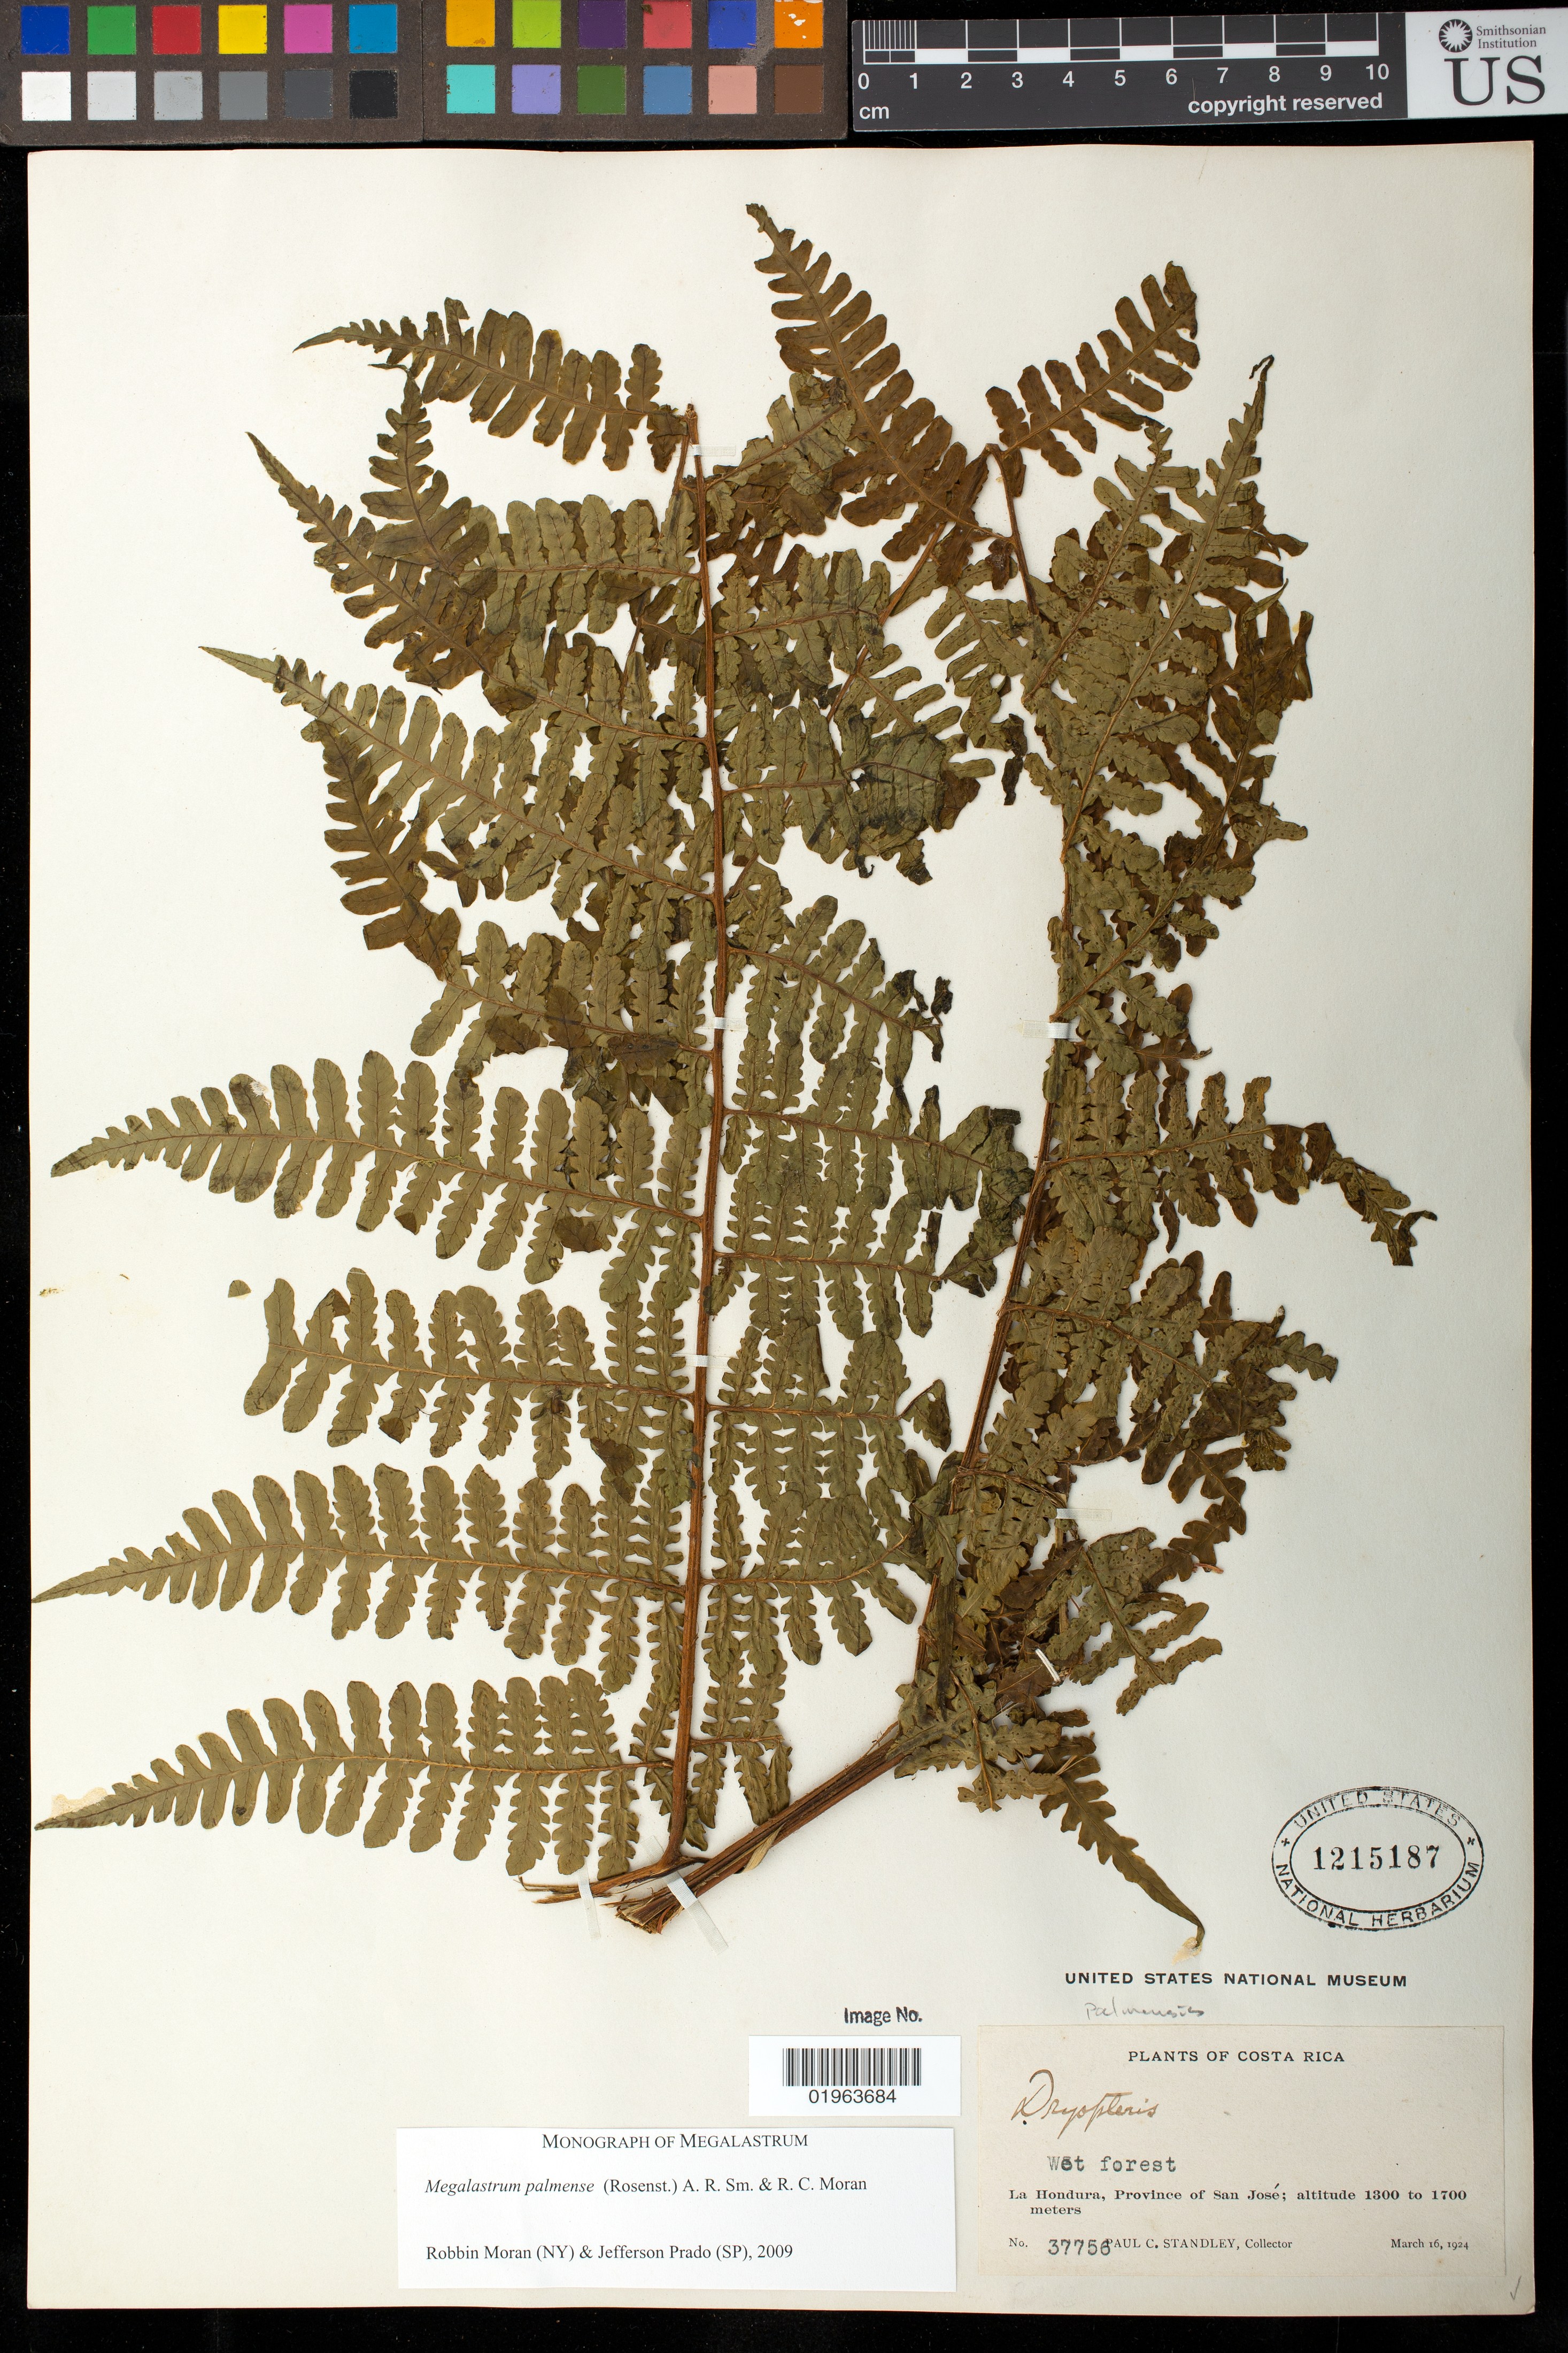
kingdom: Plantae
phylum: Tracheophyta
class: Polypodiopsida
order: Polypodiales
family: Dryopteridaceae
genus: Megalastrum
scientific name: Megalastrum palmense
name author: (Rosenst.) A.R. Sm. & R.C. Moran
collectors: P. C. Standley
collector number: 37756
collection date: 1924-03-16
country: Costa Rica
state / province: San José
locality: La Hondura.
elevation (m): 1300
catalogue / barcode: US 1215187